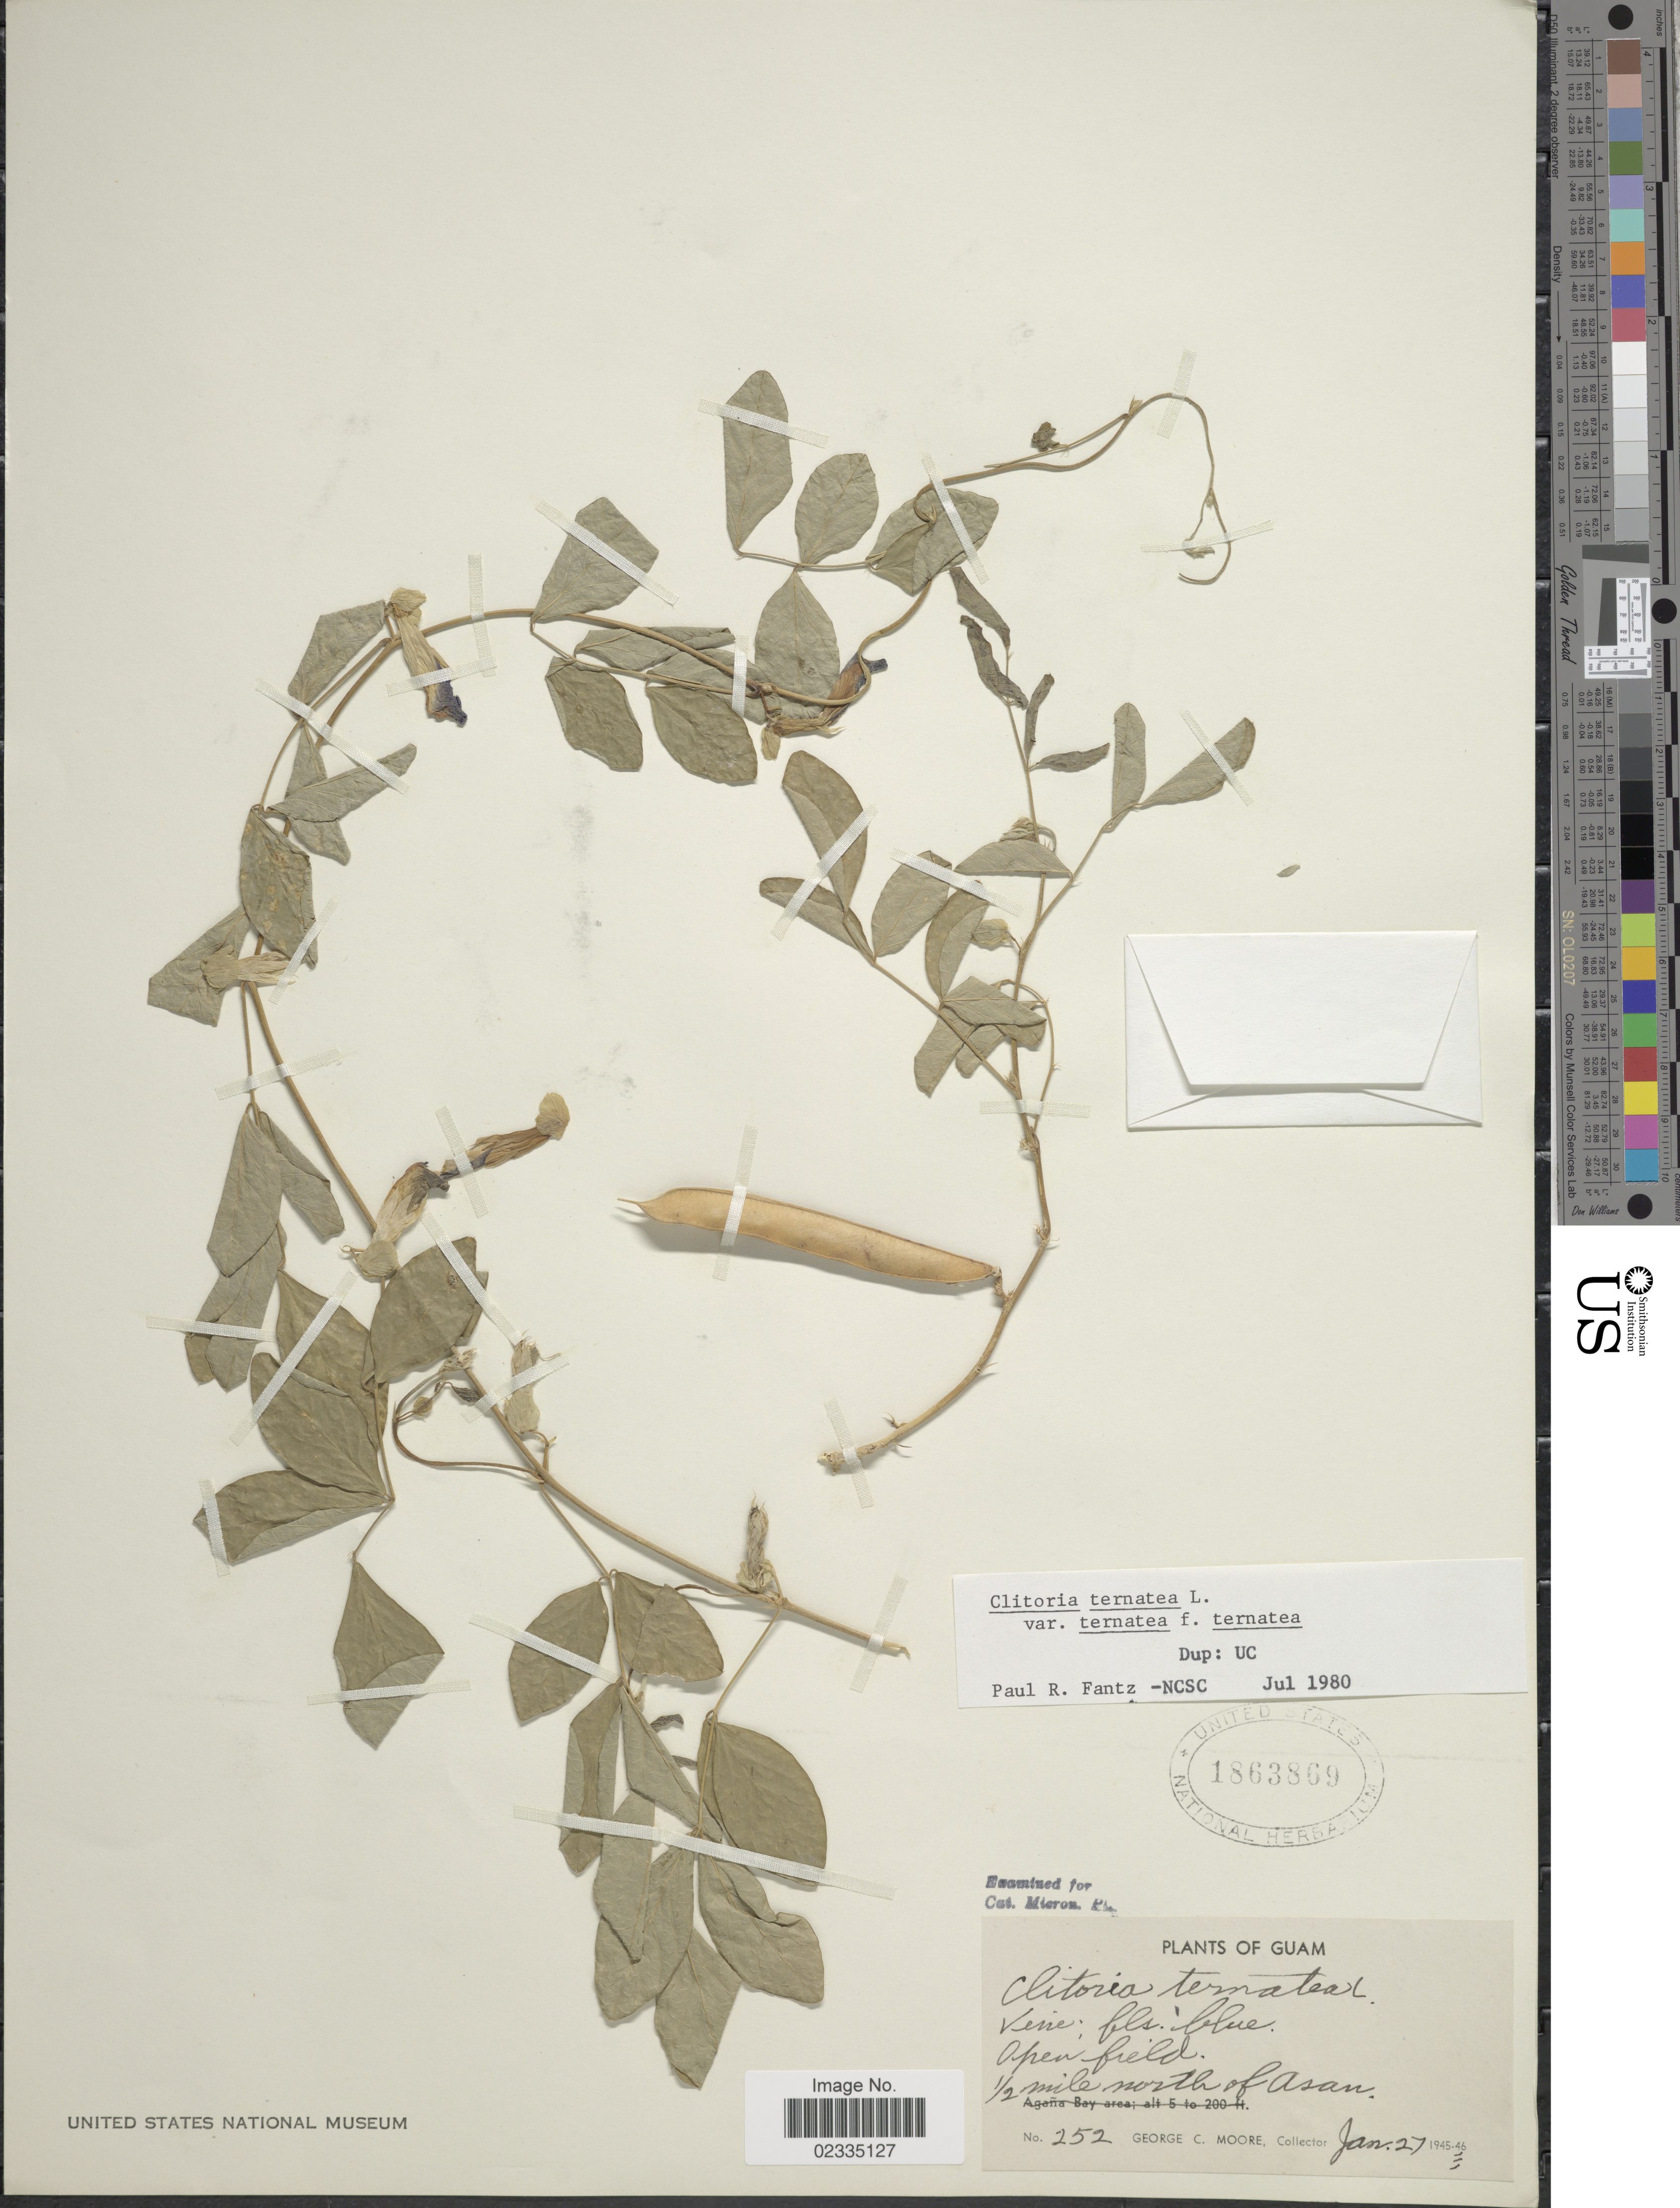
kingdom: Plantae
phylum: Tracheophyta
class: Magnoliopsida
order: Fabales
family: Fabaceae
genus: Clitoria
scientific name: Clitoria ternatea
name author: L.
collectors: G. C. Moore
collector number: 252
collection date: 1946-01-27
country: Guam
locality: Open field, ½ mile north of Asan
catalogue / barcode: US 1863869